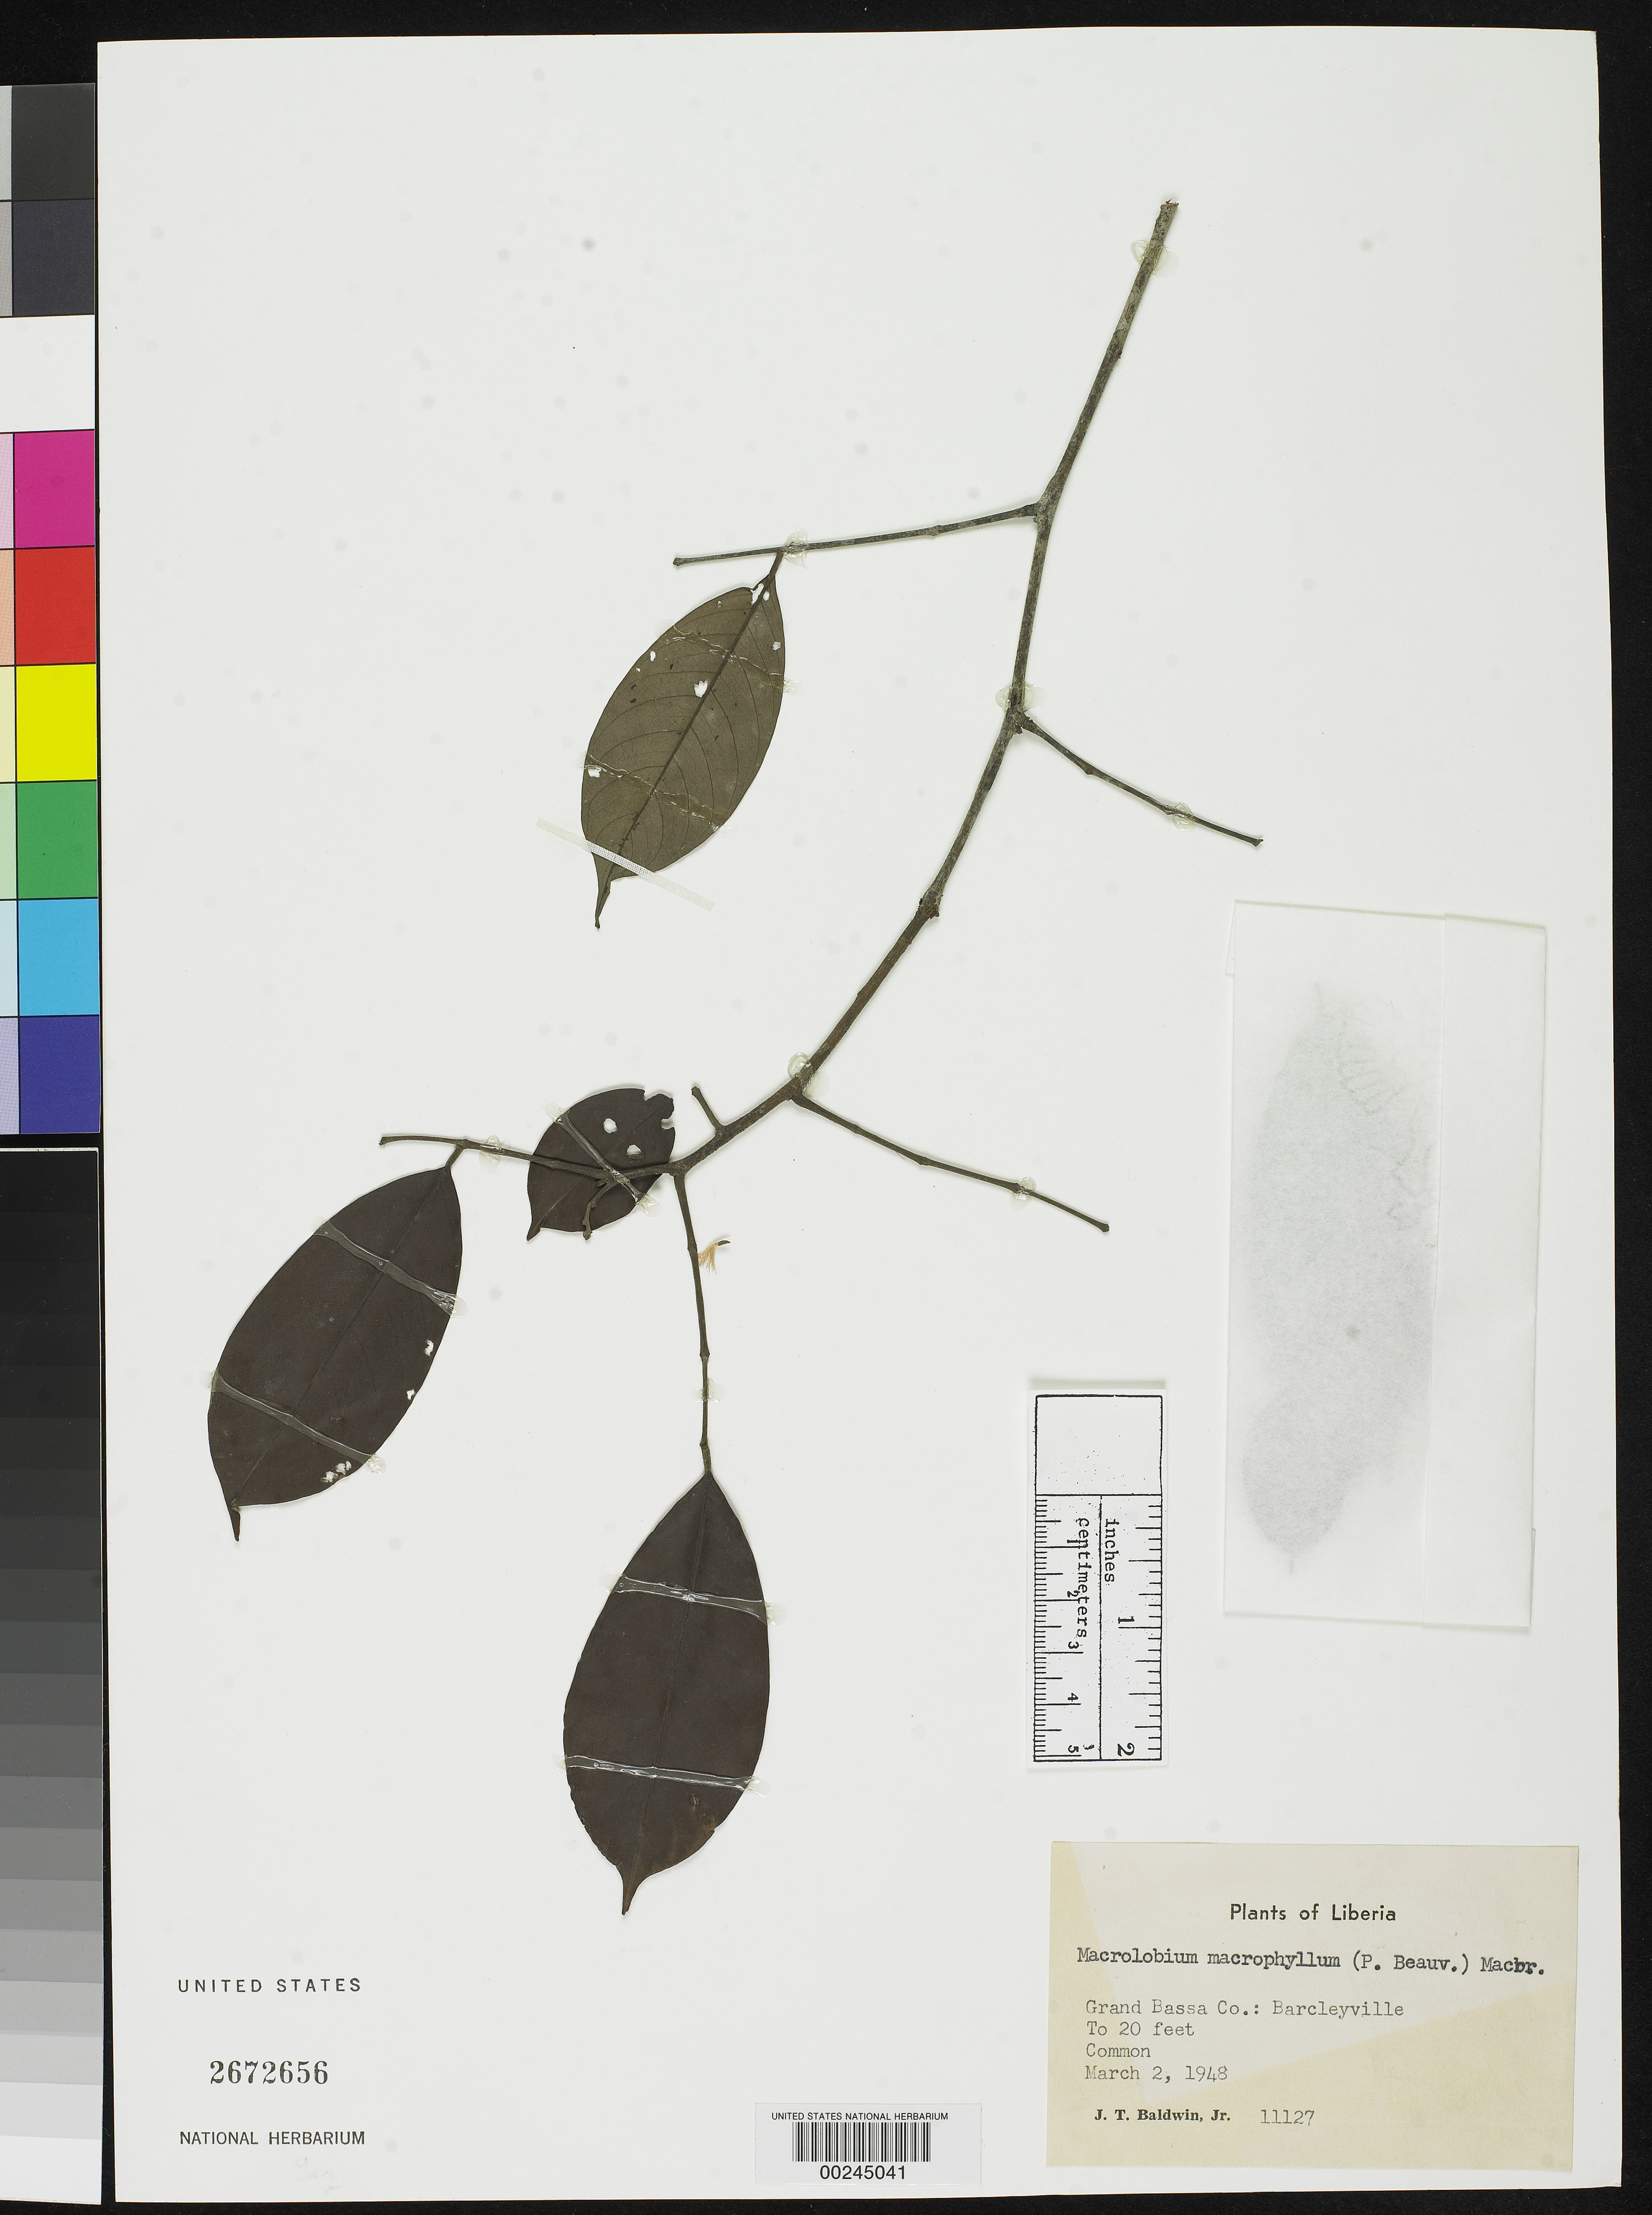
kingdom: Plantae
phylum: Tracheophyta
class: Magnoliopsida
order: Fabales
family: Fabaceae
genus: Macrolobium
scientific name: Macrolobium macrophyllum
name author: P. Beauv.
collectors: J. T. Baldwin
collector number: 11127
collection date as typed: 02 Mar 1948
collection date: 1948-03-02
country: Liberia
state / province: Grand Bassa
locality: Barcleyville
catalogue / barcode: US 2672656